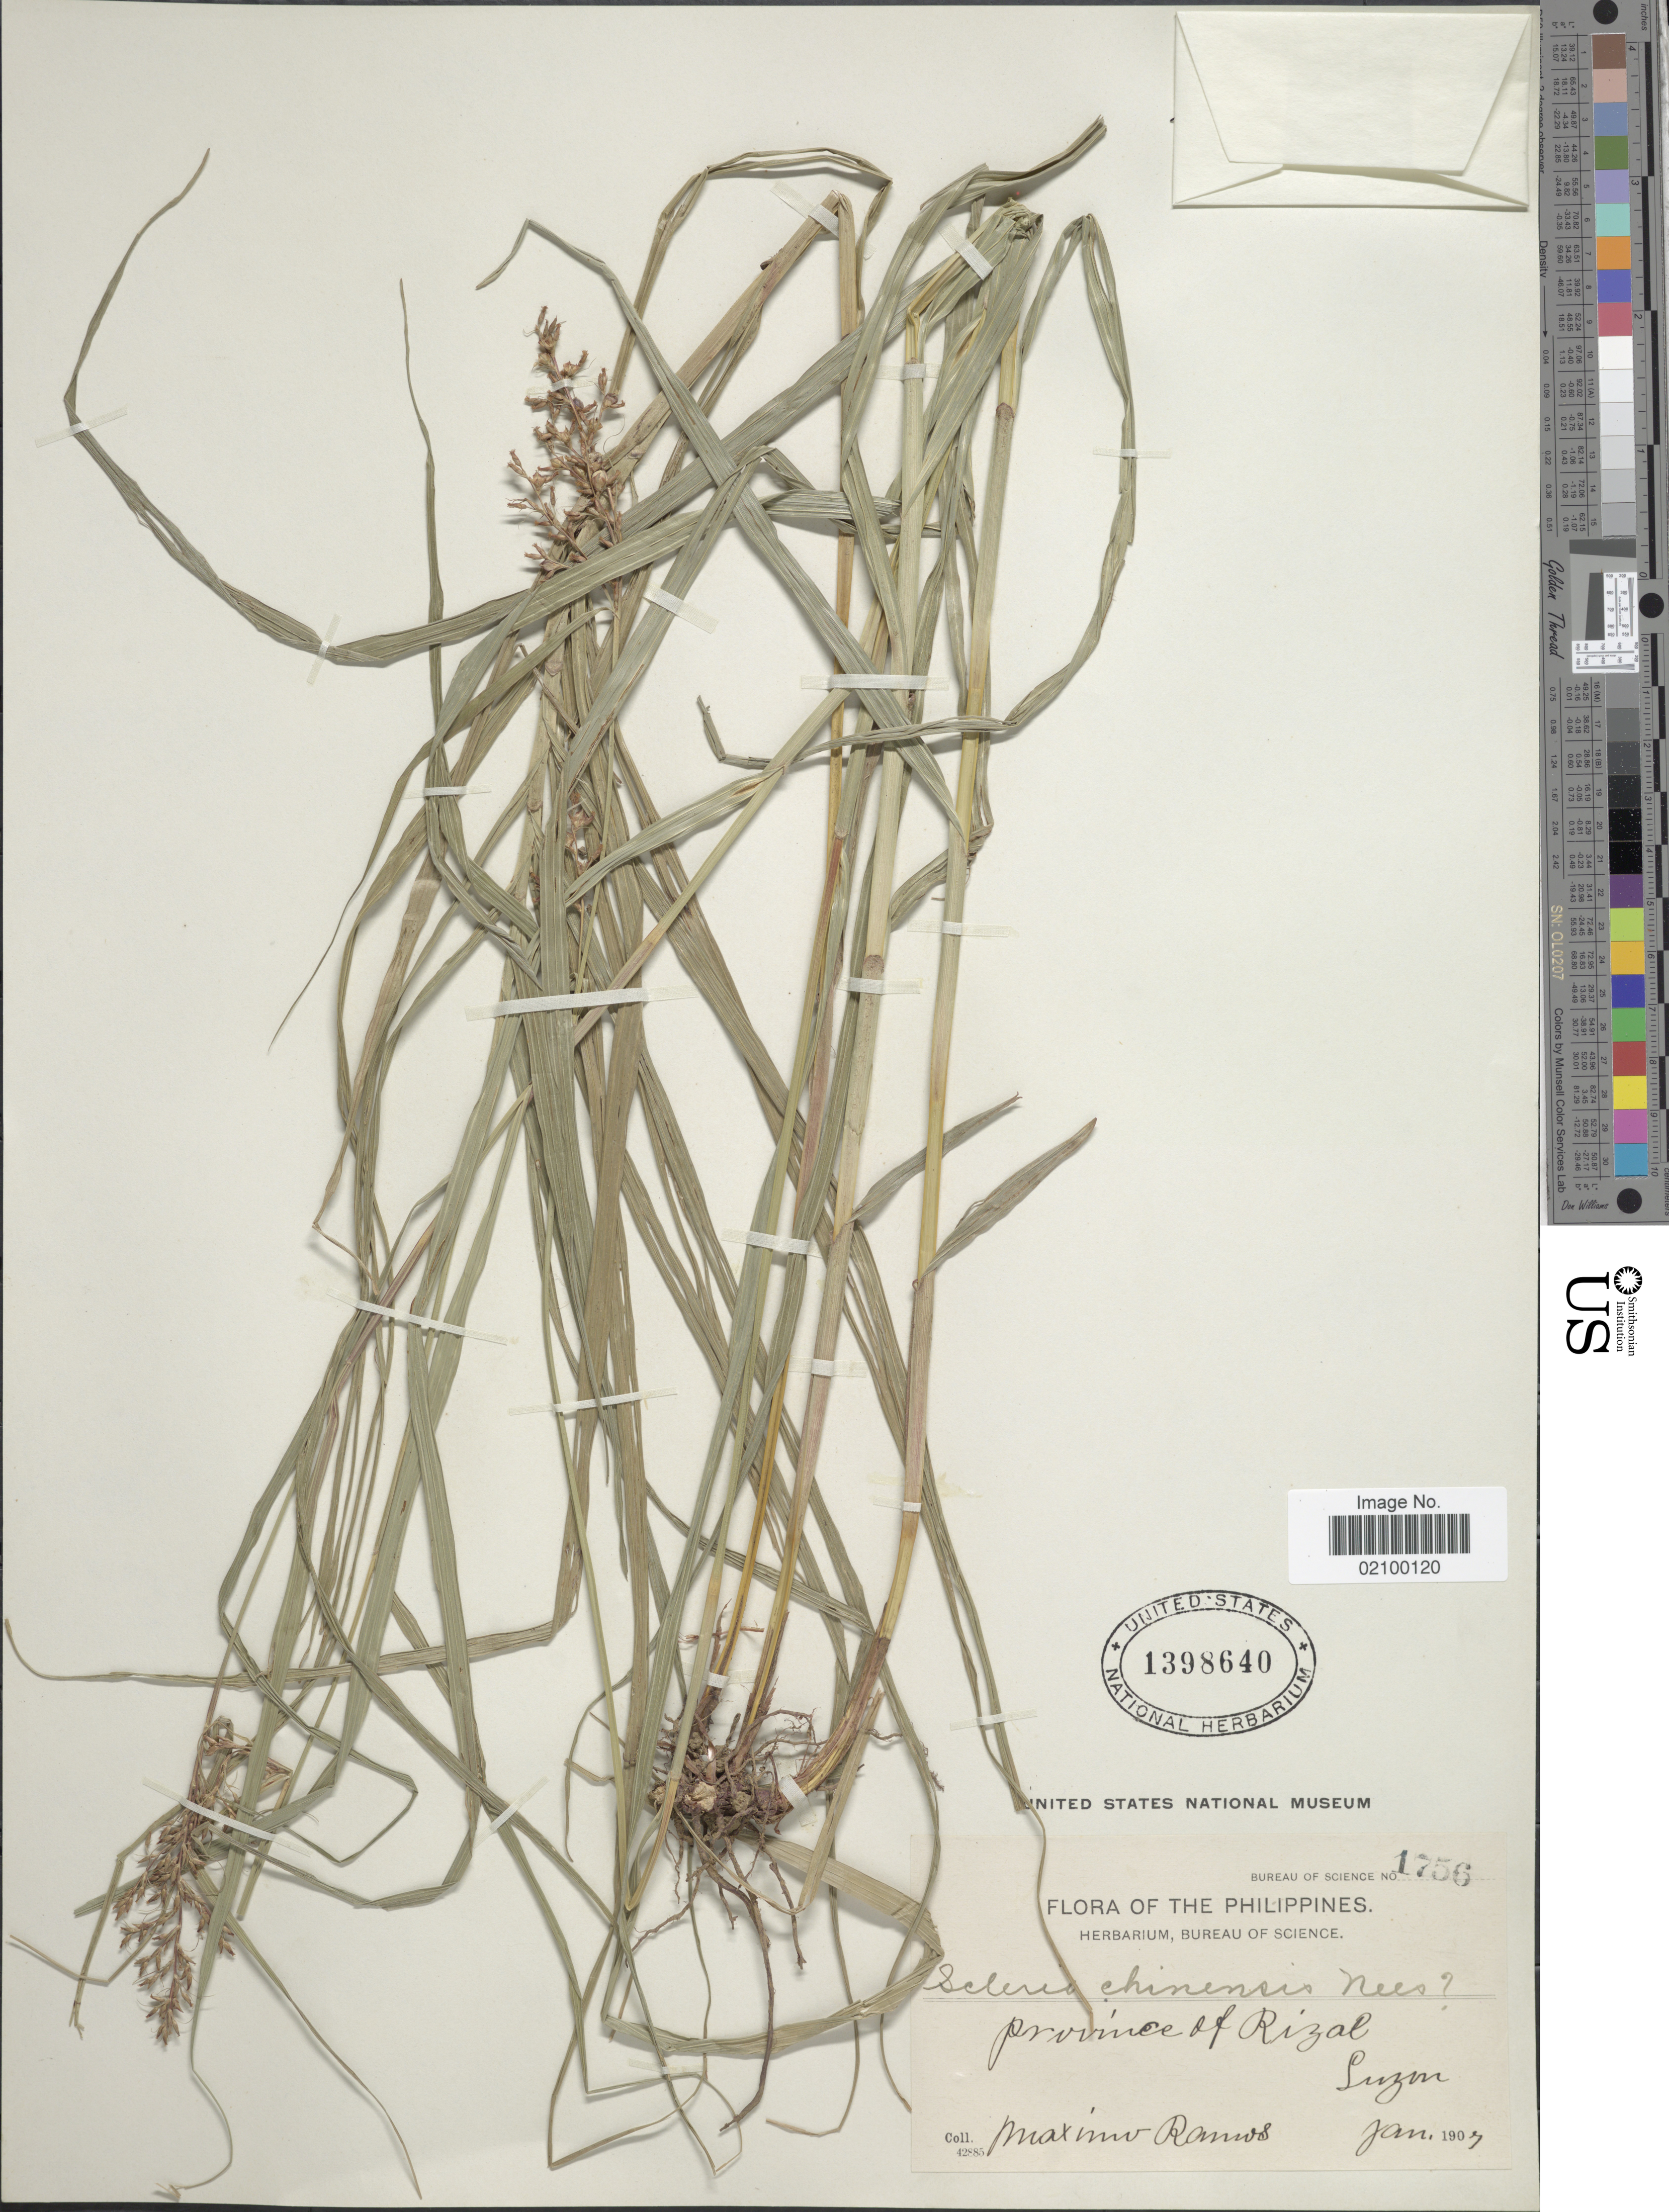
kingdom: Plantae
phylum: Tracheophyta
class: Liliopsida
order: Poales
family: Cyperaceae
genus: Scleria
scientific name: Scleria terrestris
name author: (L.) Fassett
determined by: Strong, Mark T., (BOT), Smithsonian Institution - National Museum of Natural History (UNITED STATES)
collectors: M. Ramos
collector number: Bureau of Science 1756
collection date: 1907-01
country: Philippines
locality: Province of Rizal, Luzon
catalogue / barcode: US 1398640